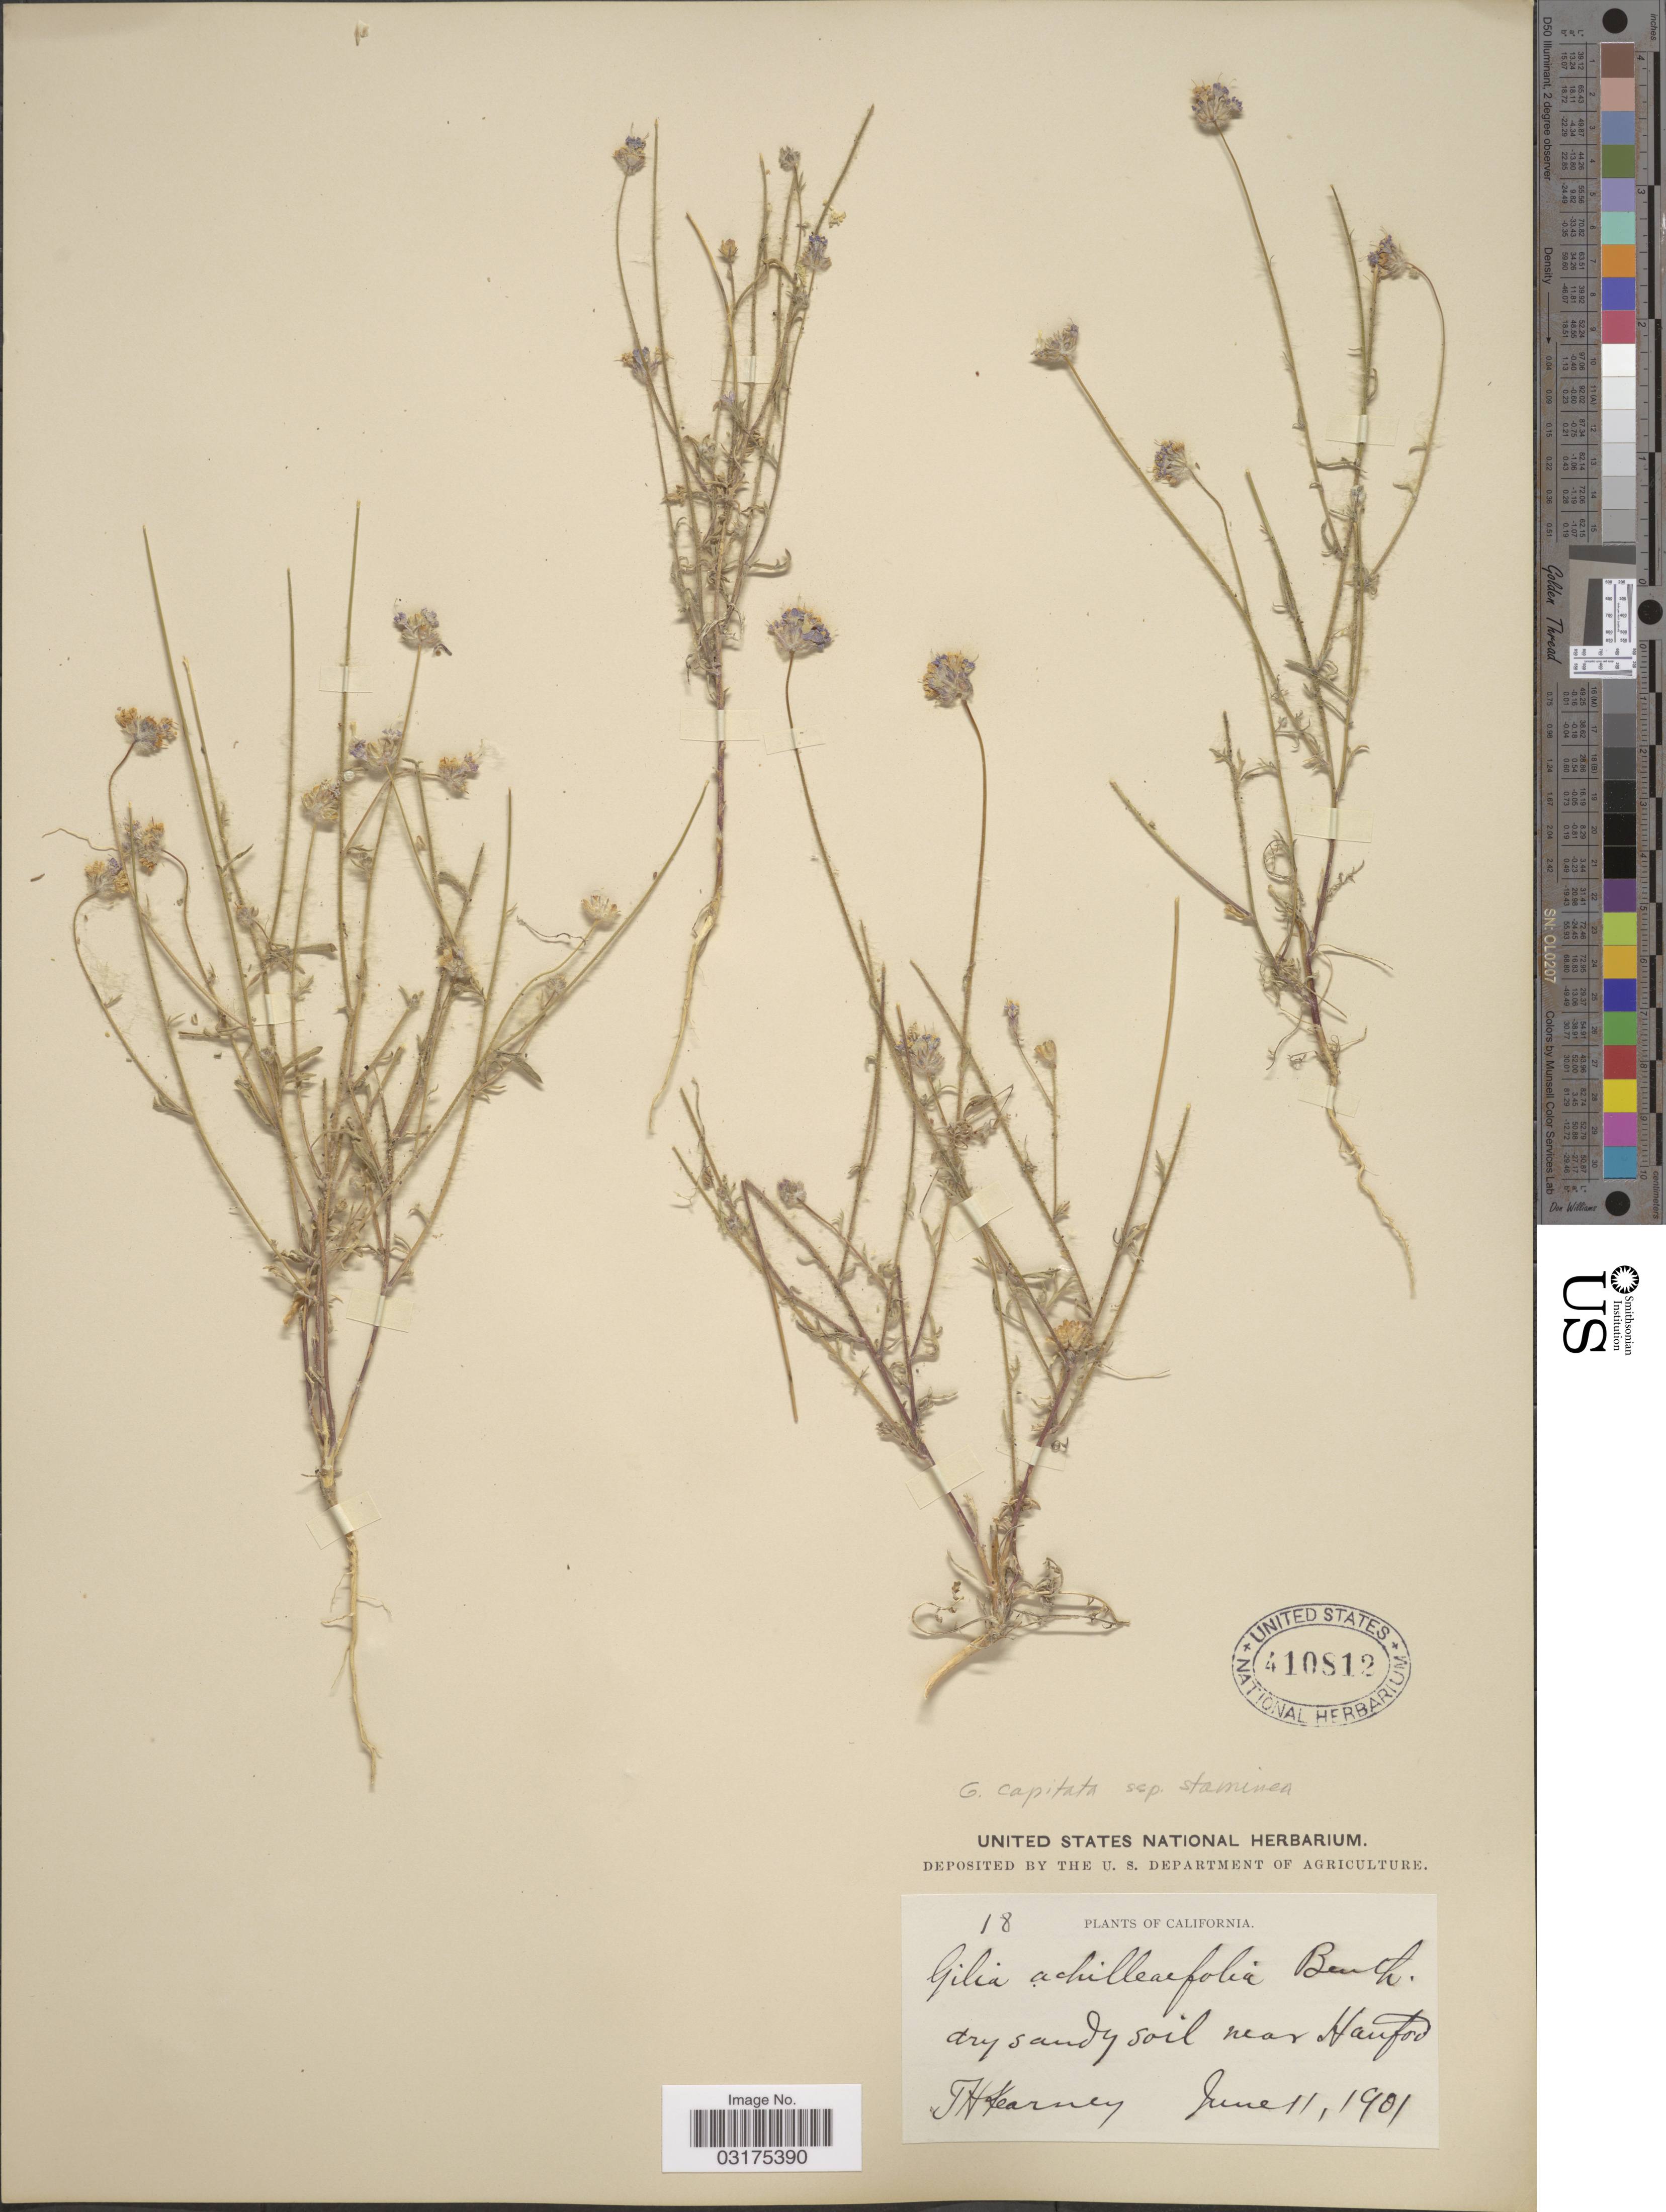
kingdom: Plantae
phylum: Tracheophyta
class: Magnoliopsida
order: Ericales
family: Polemoniaceae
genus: Gilia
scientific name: Gilia capitata subsp. staminea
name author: (Greene) V.E. Grant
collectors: T. H. Kearney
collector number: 18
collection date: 1901-06-11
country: United States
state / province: California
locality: Dry sandy soil near Hanford.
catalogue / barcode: US 410812